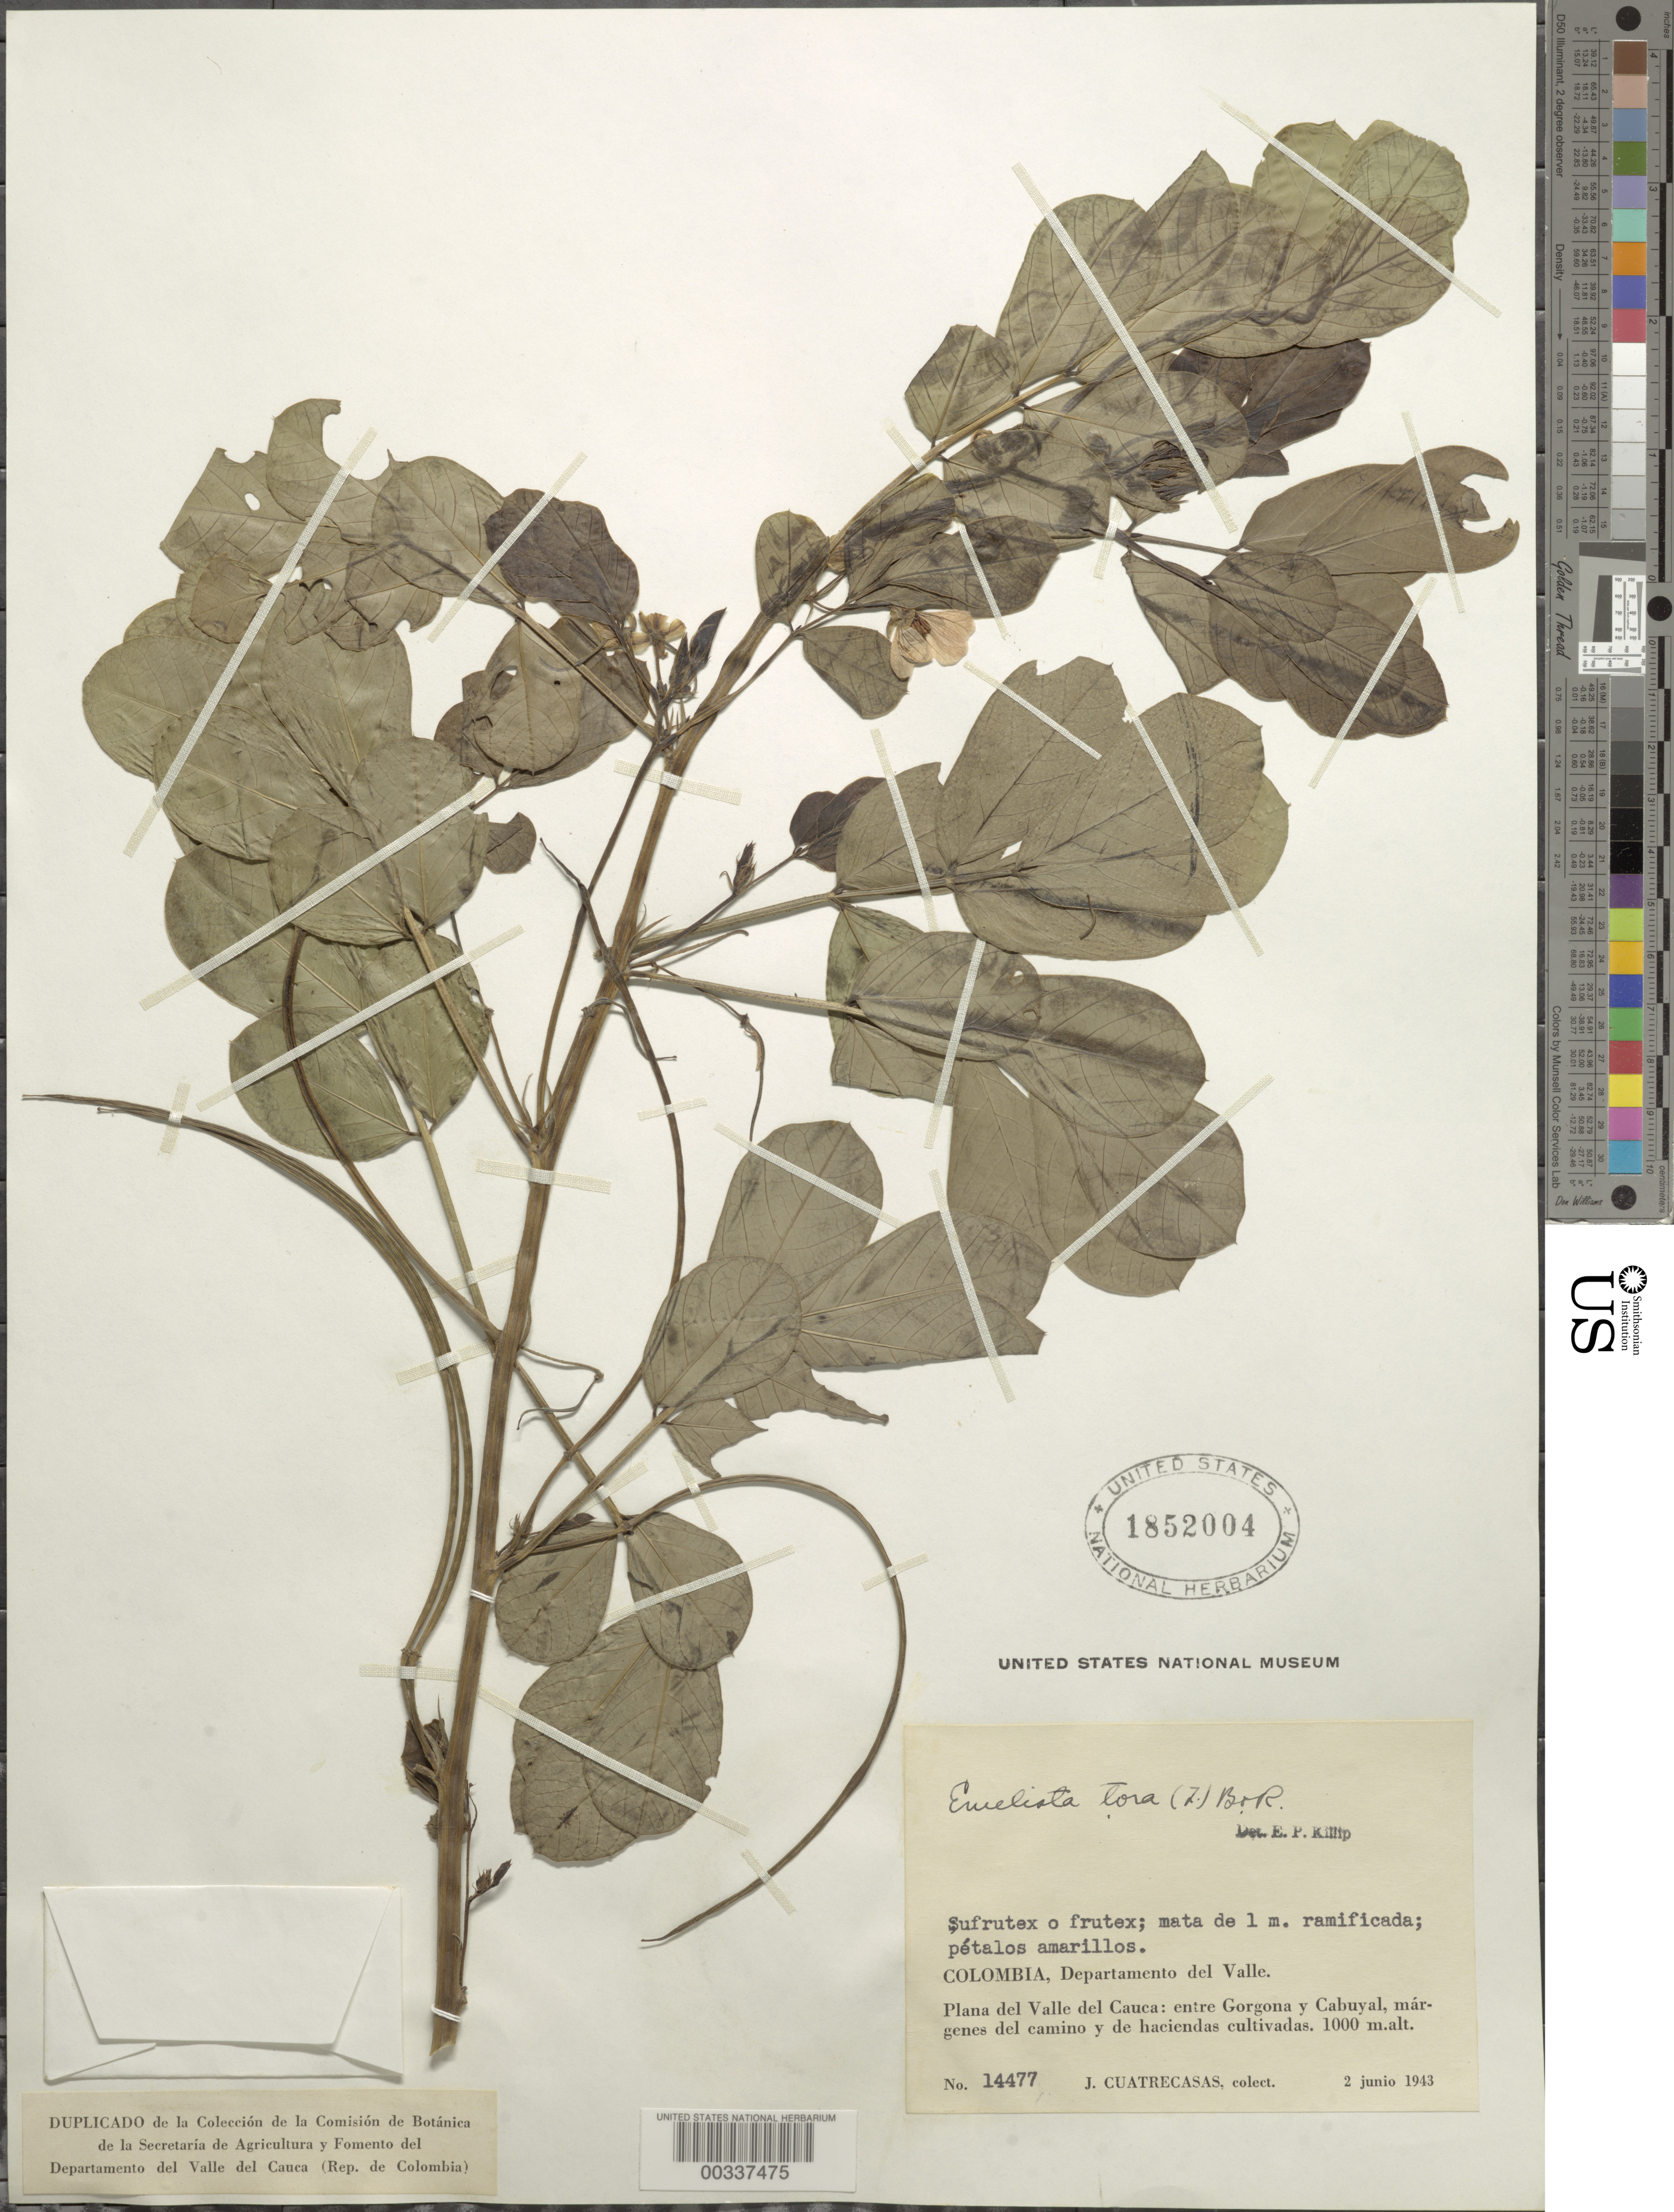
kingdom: Plantae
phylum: Tracheophyta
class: Magnoliopsida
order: Fabales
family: Fabaceae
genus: Senna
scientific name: Senna obtusifolia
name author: (L.) H.S. Irwin & Barneby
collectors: J. Cuatrecasas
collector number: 14477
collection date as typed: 02 Jun 1943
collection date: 1943-06-02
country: Colombia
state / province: Valle del Cauca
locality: Plana del Valle del Cauca; between Gorgona and Cabuyal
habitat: Road edges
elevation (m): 1000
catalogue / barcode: US 1852004